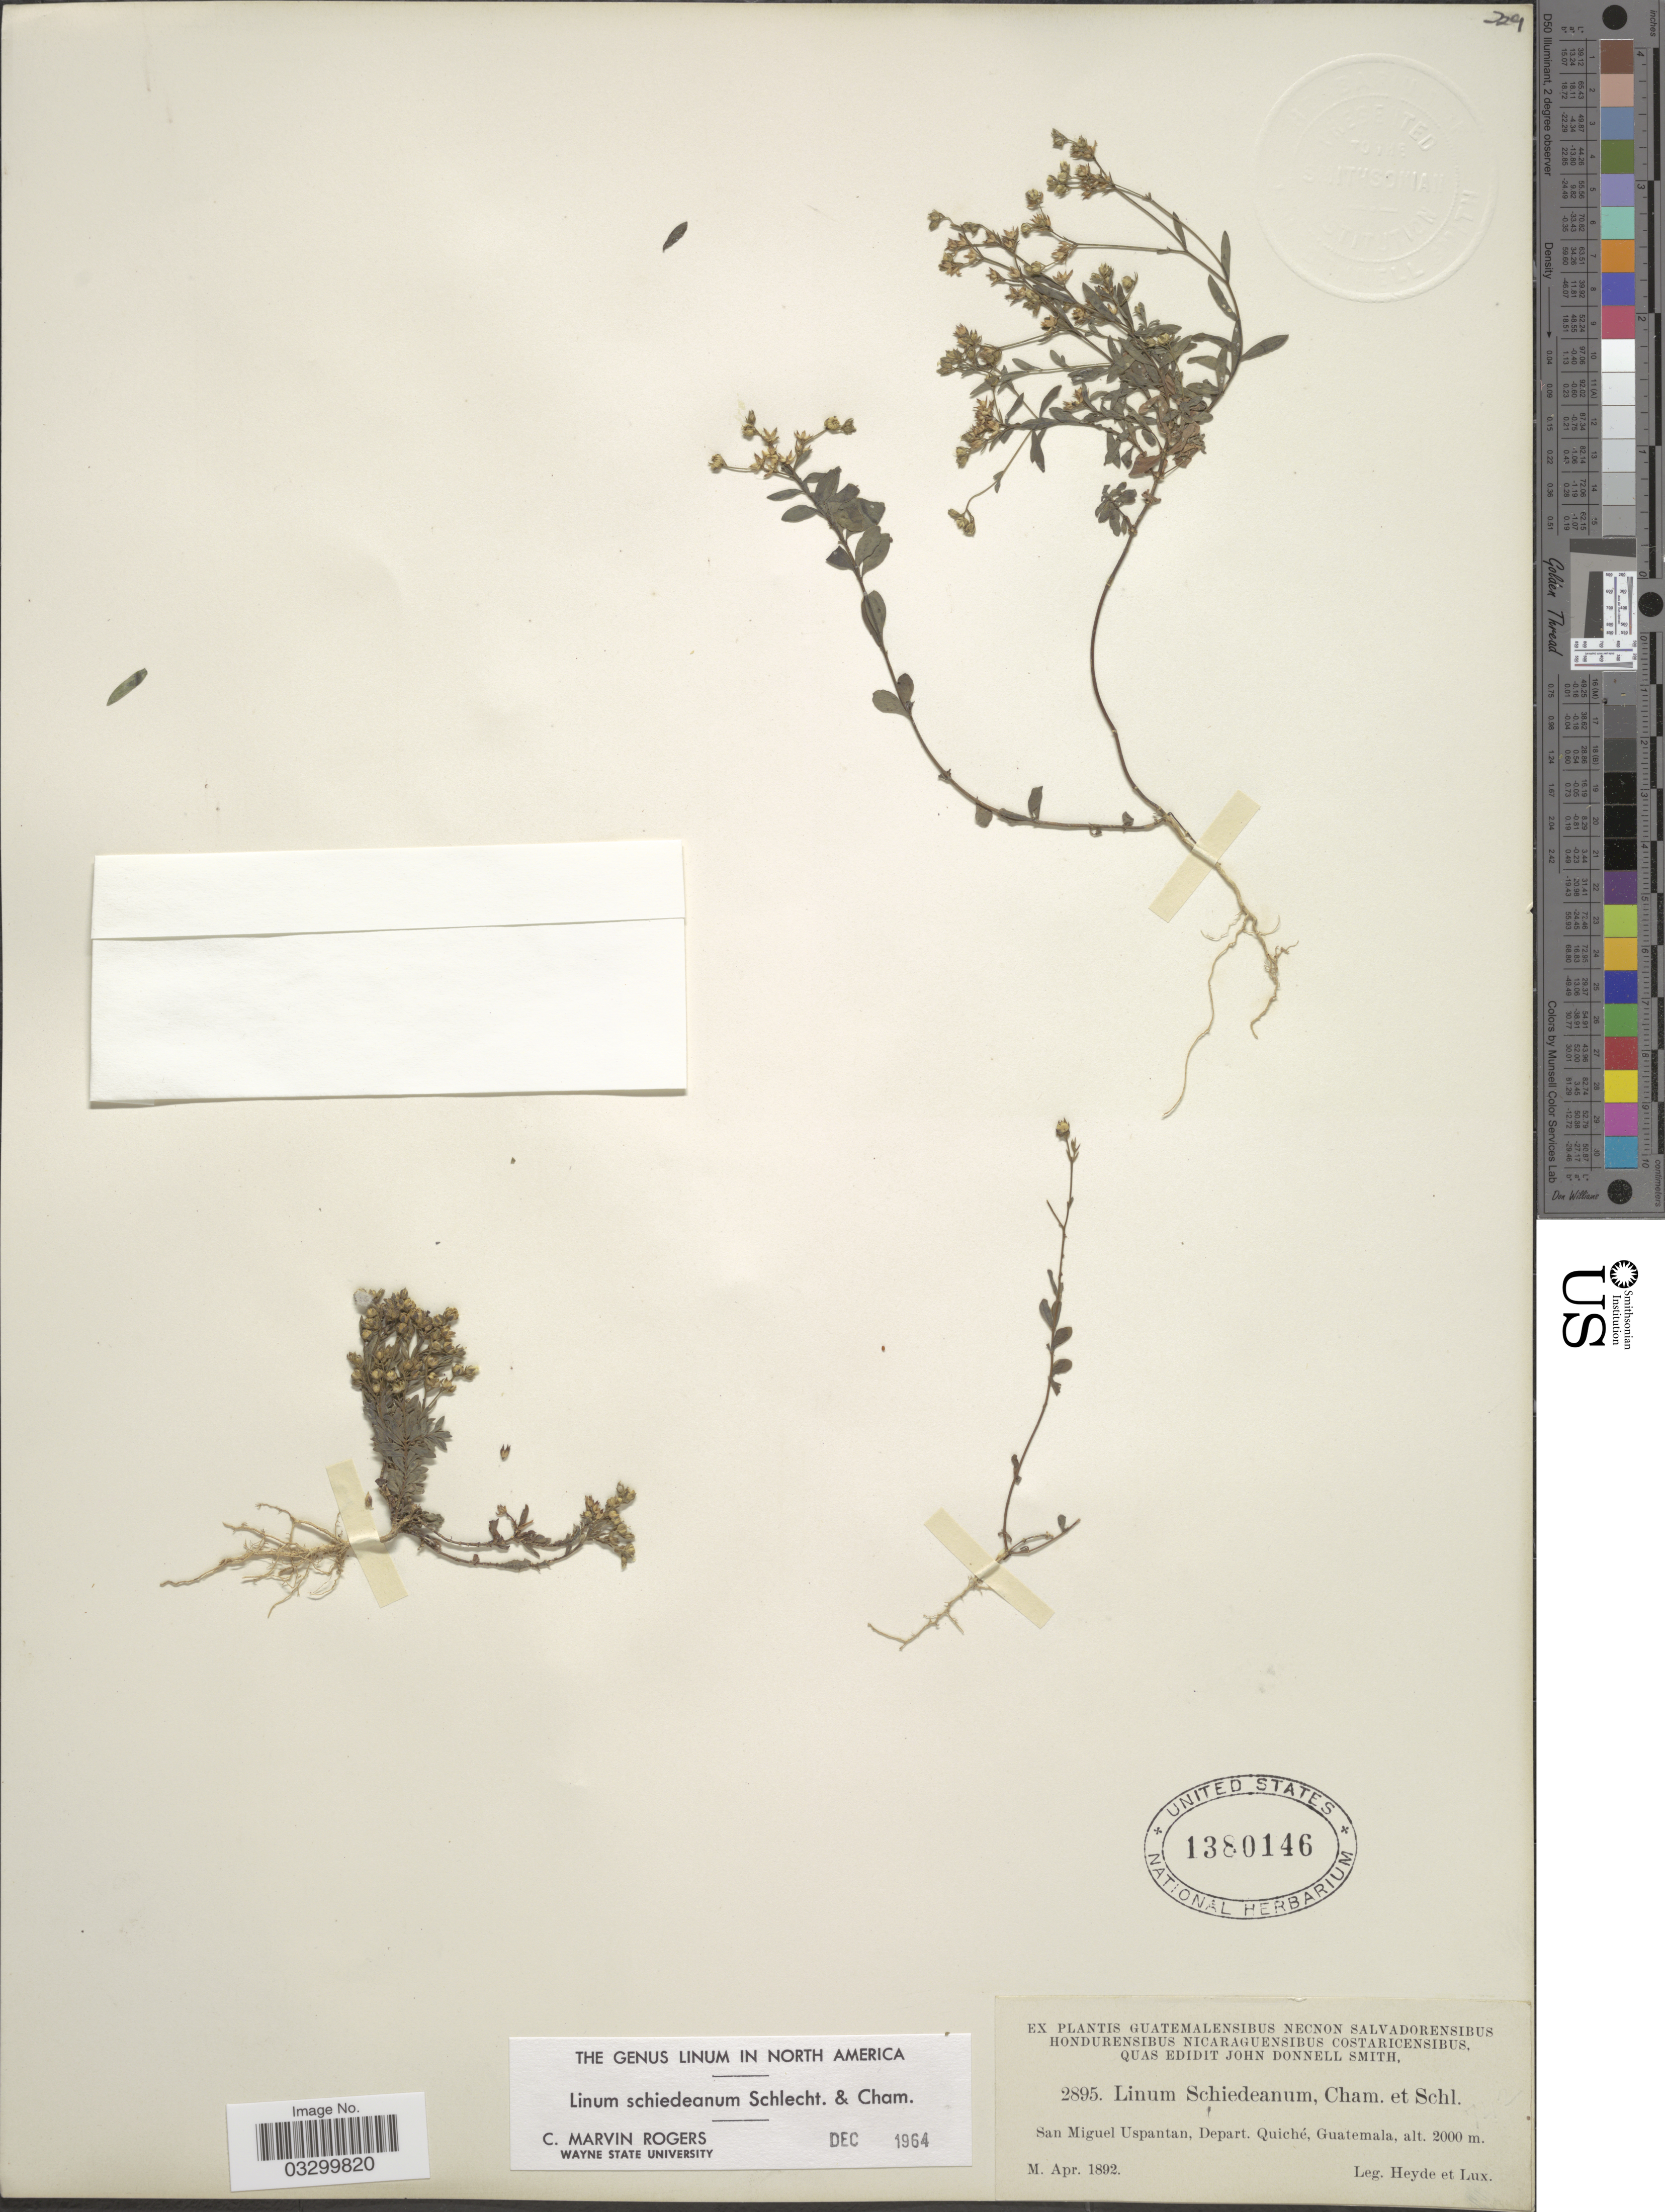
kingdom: Plantae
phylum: Tracheophyta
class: Magnoliopsida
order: Malpighiales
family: Linaceae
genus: Linum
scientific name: Linum schiedeanum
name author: Schltdl. & Cham.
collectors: Heyde & Lux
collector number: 2895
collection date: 1892-04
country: Guatemala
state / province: El Quiché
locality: San Miguel Uspantan, Depart. Quiché.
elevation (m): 2000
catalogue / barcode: US 1380146